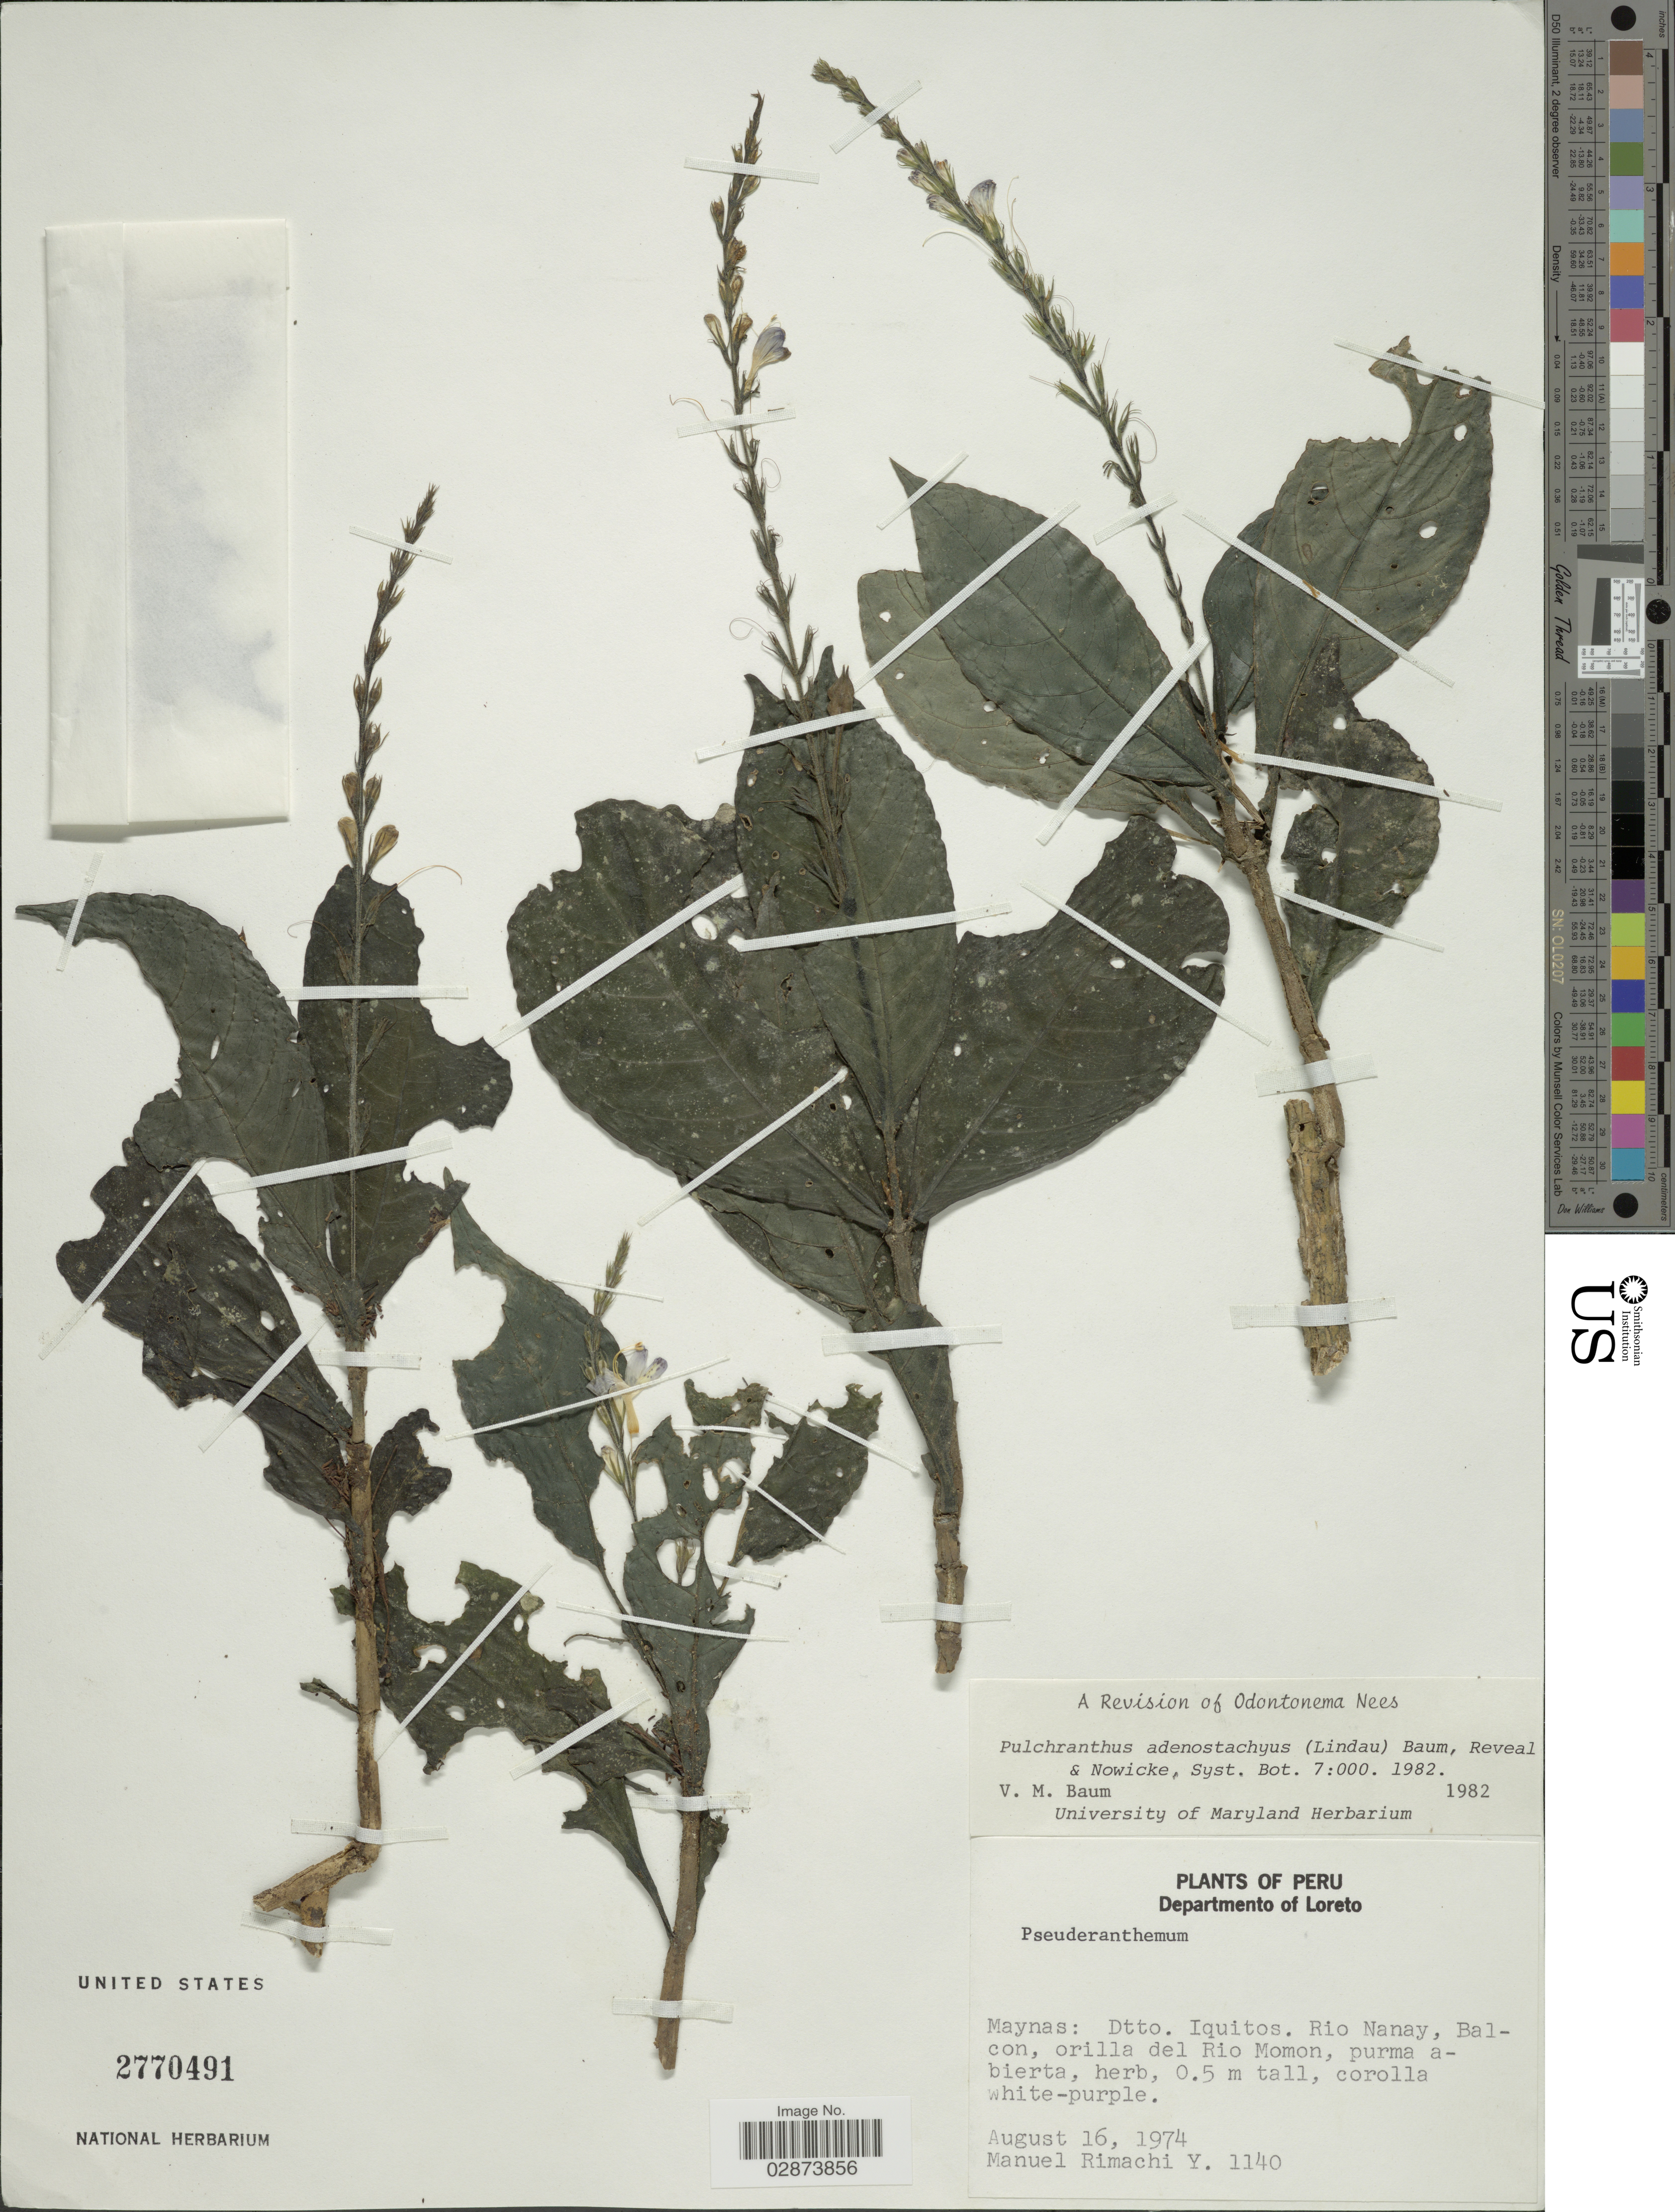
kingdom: Plantae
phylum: Tracheophyta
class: Magnoliopsida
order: Lamiales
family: Acanthaceae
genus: Pulchranthus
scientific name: Pulchranthus adenostachyus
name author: (Lindau) V.M. Baum et al.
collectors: M. Rimachi Y.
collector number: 1140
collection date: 1974-08-16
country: Peru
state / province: Loreto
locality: Departamento of Loreto. Maynas: Dtto. Iquitos. Rio Nanay, Balcon, orilla del Rio Momon, purma abierta.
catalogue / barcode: US 2770491